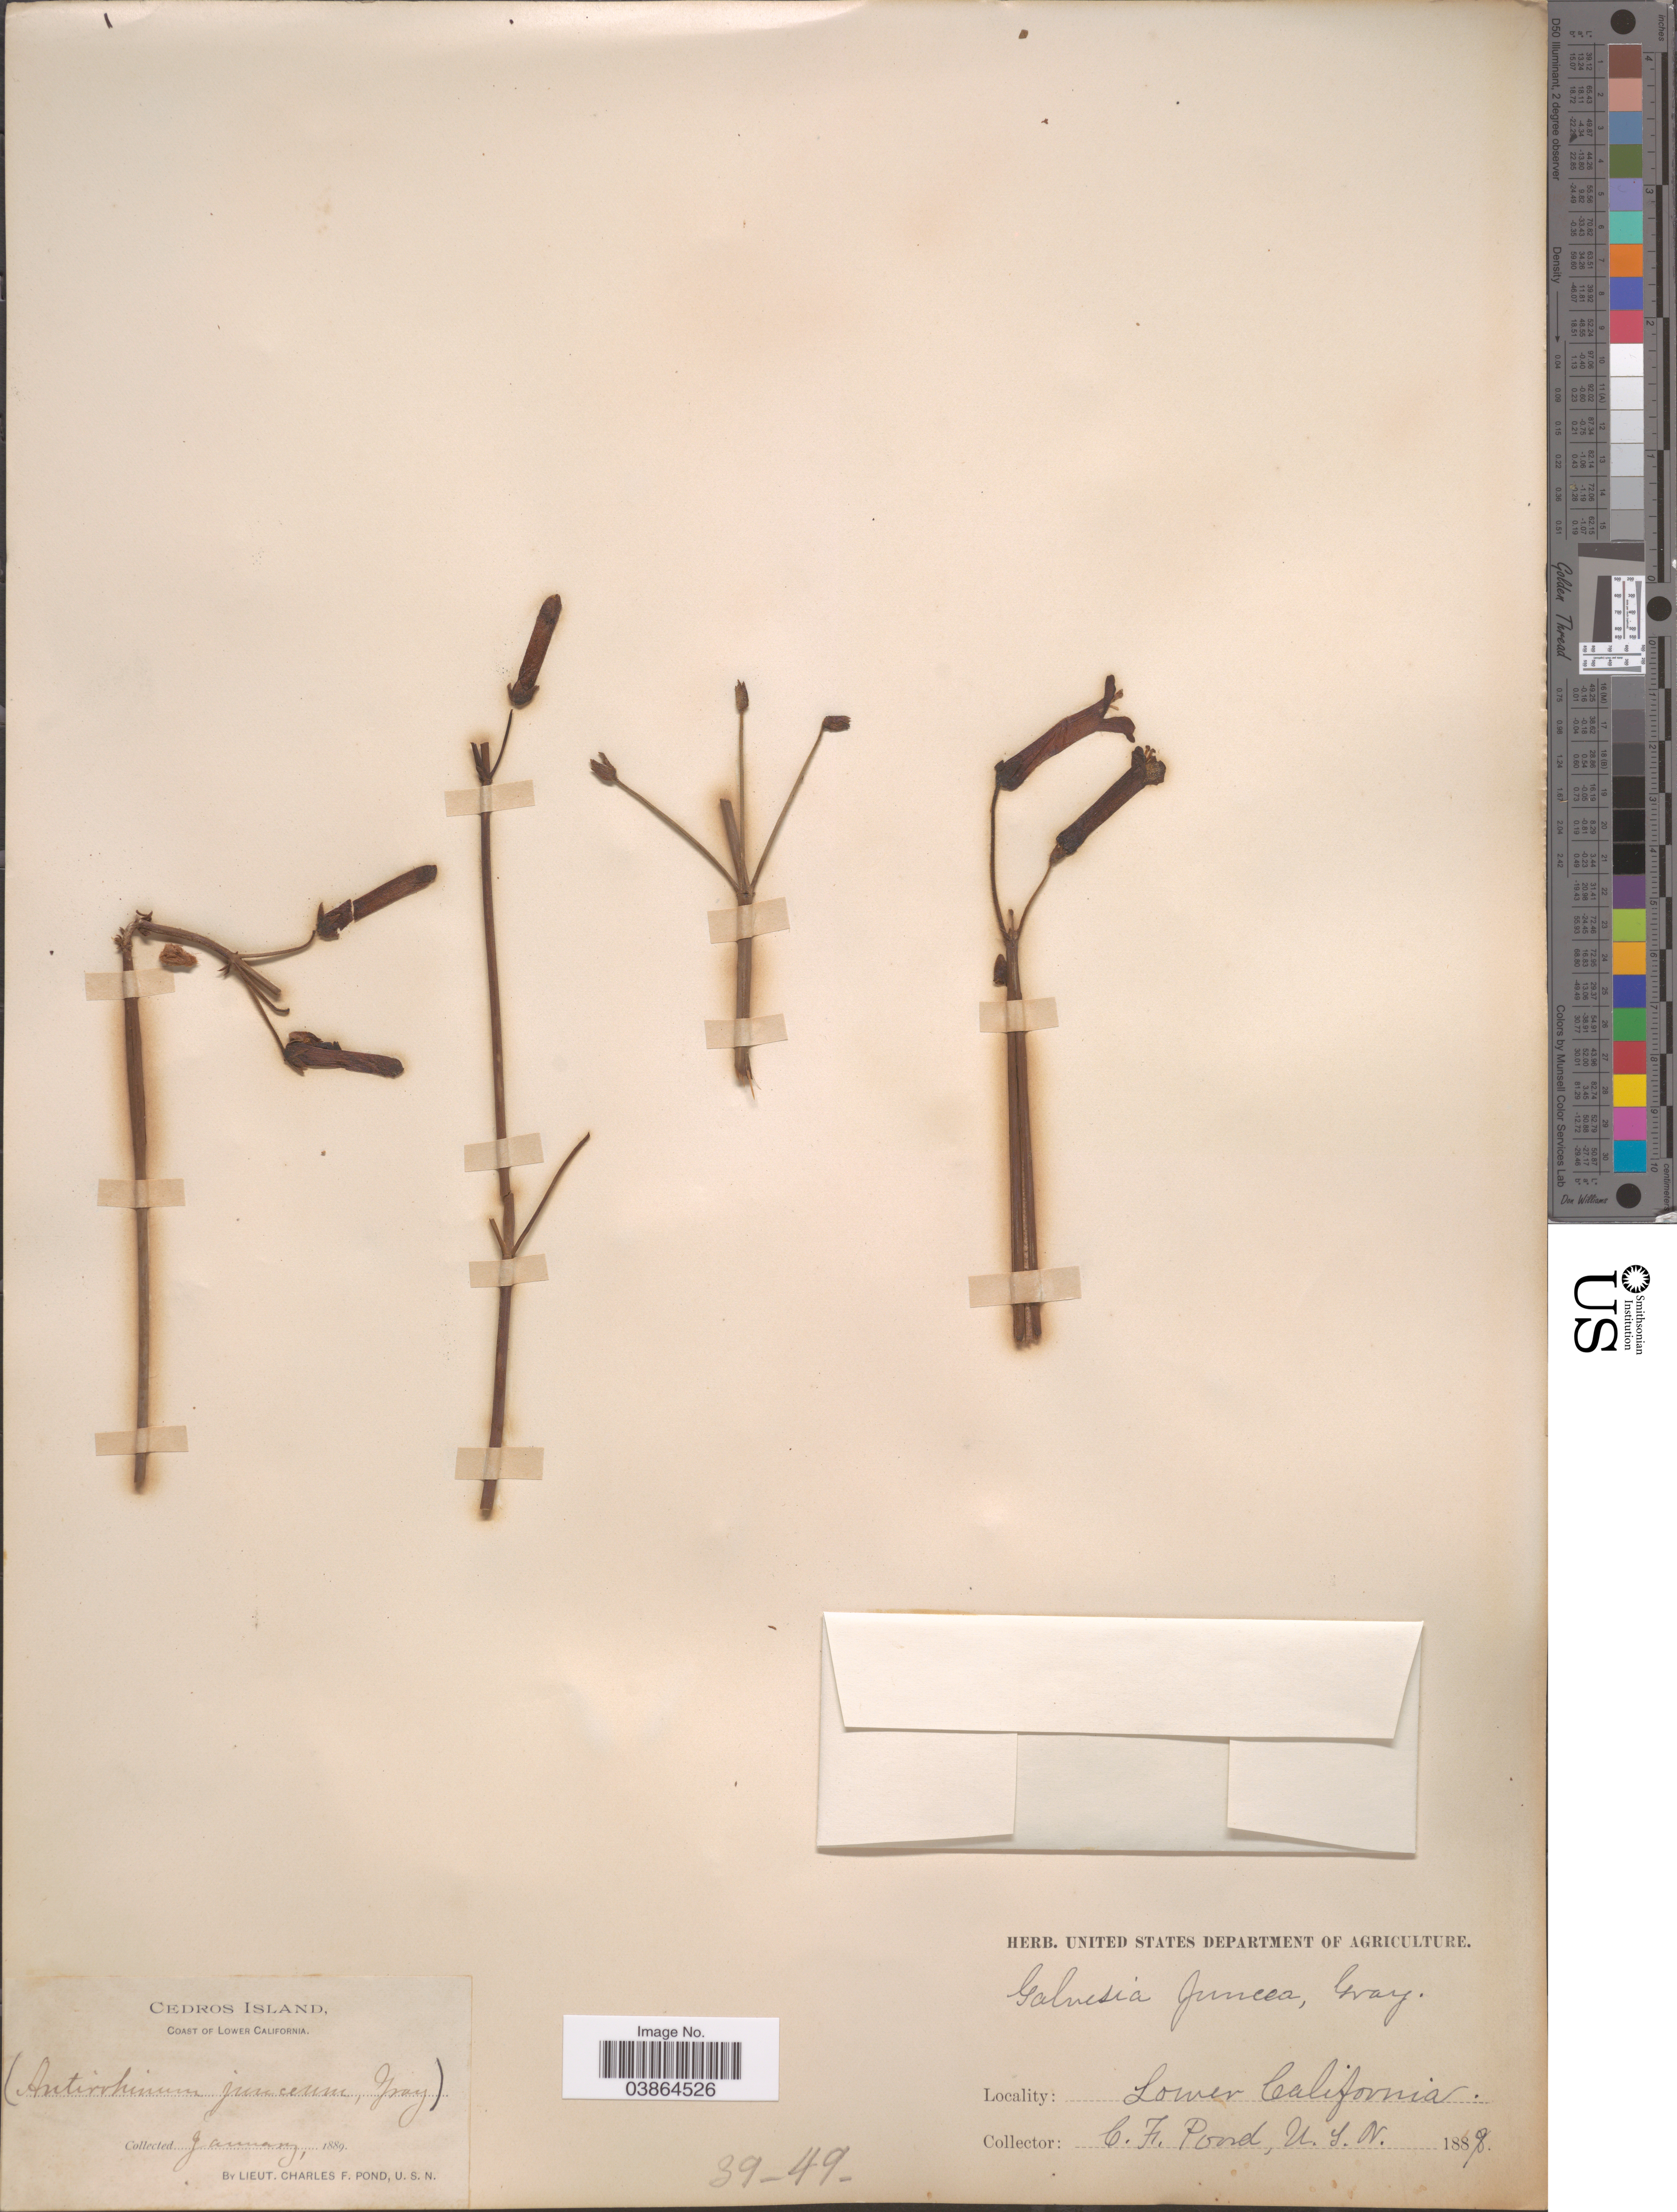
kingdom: Plantae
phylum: Tracheophyta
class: Magnoliopsida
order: Lamiales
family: Plantaginaceae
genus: Gambelia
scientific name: Gambelia juncea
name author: (Benth.) D.A. Sutton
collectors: C. Pond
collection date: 1889-01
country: Mexico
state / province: Baja California Norte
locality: Cedros Island.